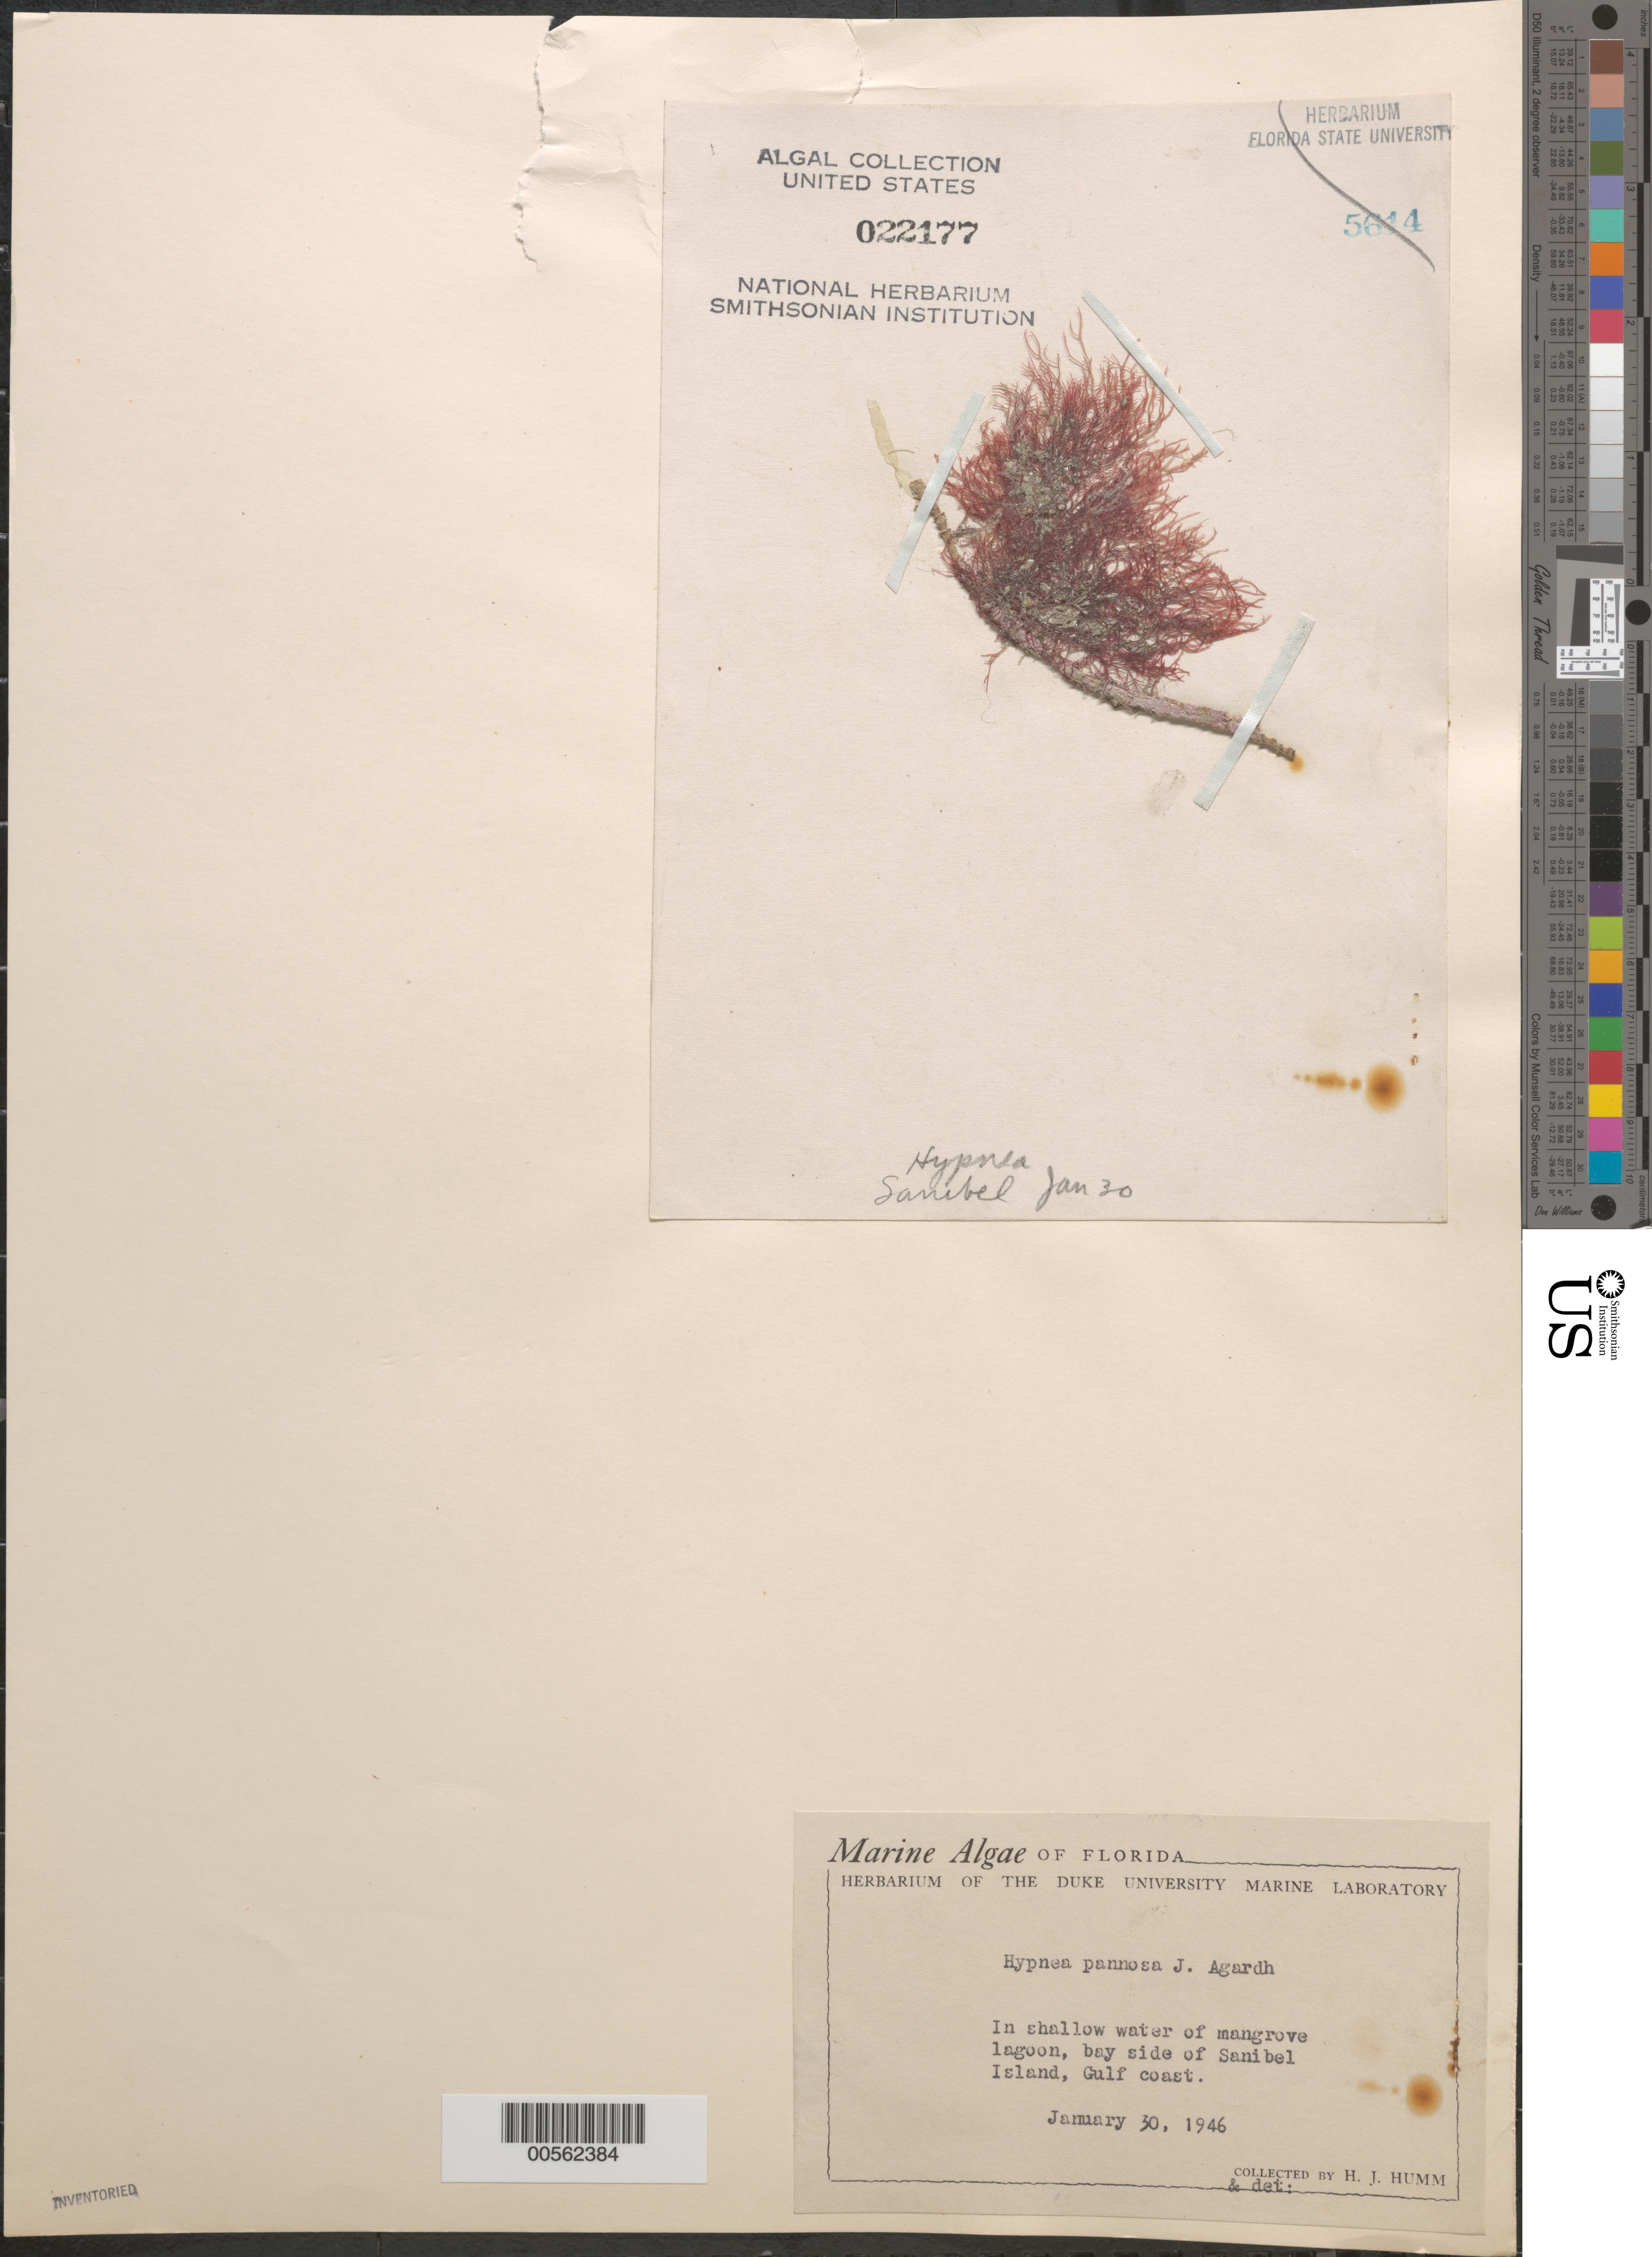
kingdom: Plantae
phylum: Rhodophyta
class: Florideophyceae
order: Gigartinales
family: Cystocloniaceae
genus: Hypnea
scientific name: Hypnea pannosa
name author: J. Agardh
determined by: Humm, Harold J.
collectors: H. J. Humm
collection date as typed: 30 Jan 1946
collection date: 1946-01-30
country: United States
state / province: Florida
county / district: Lee County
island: Sanibel Island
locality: Gulf of Mexico coast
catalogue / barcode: US 22177